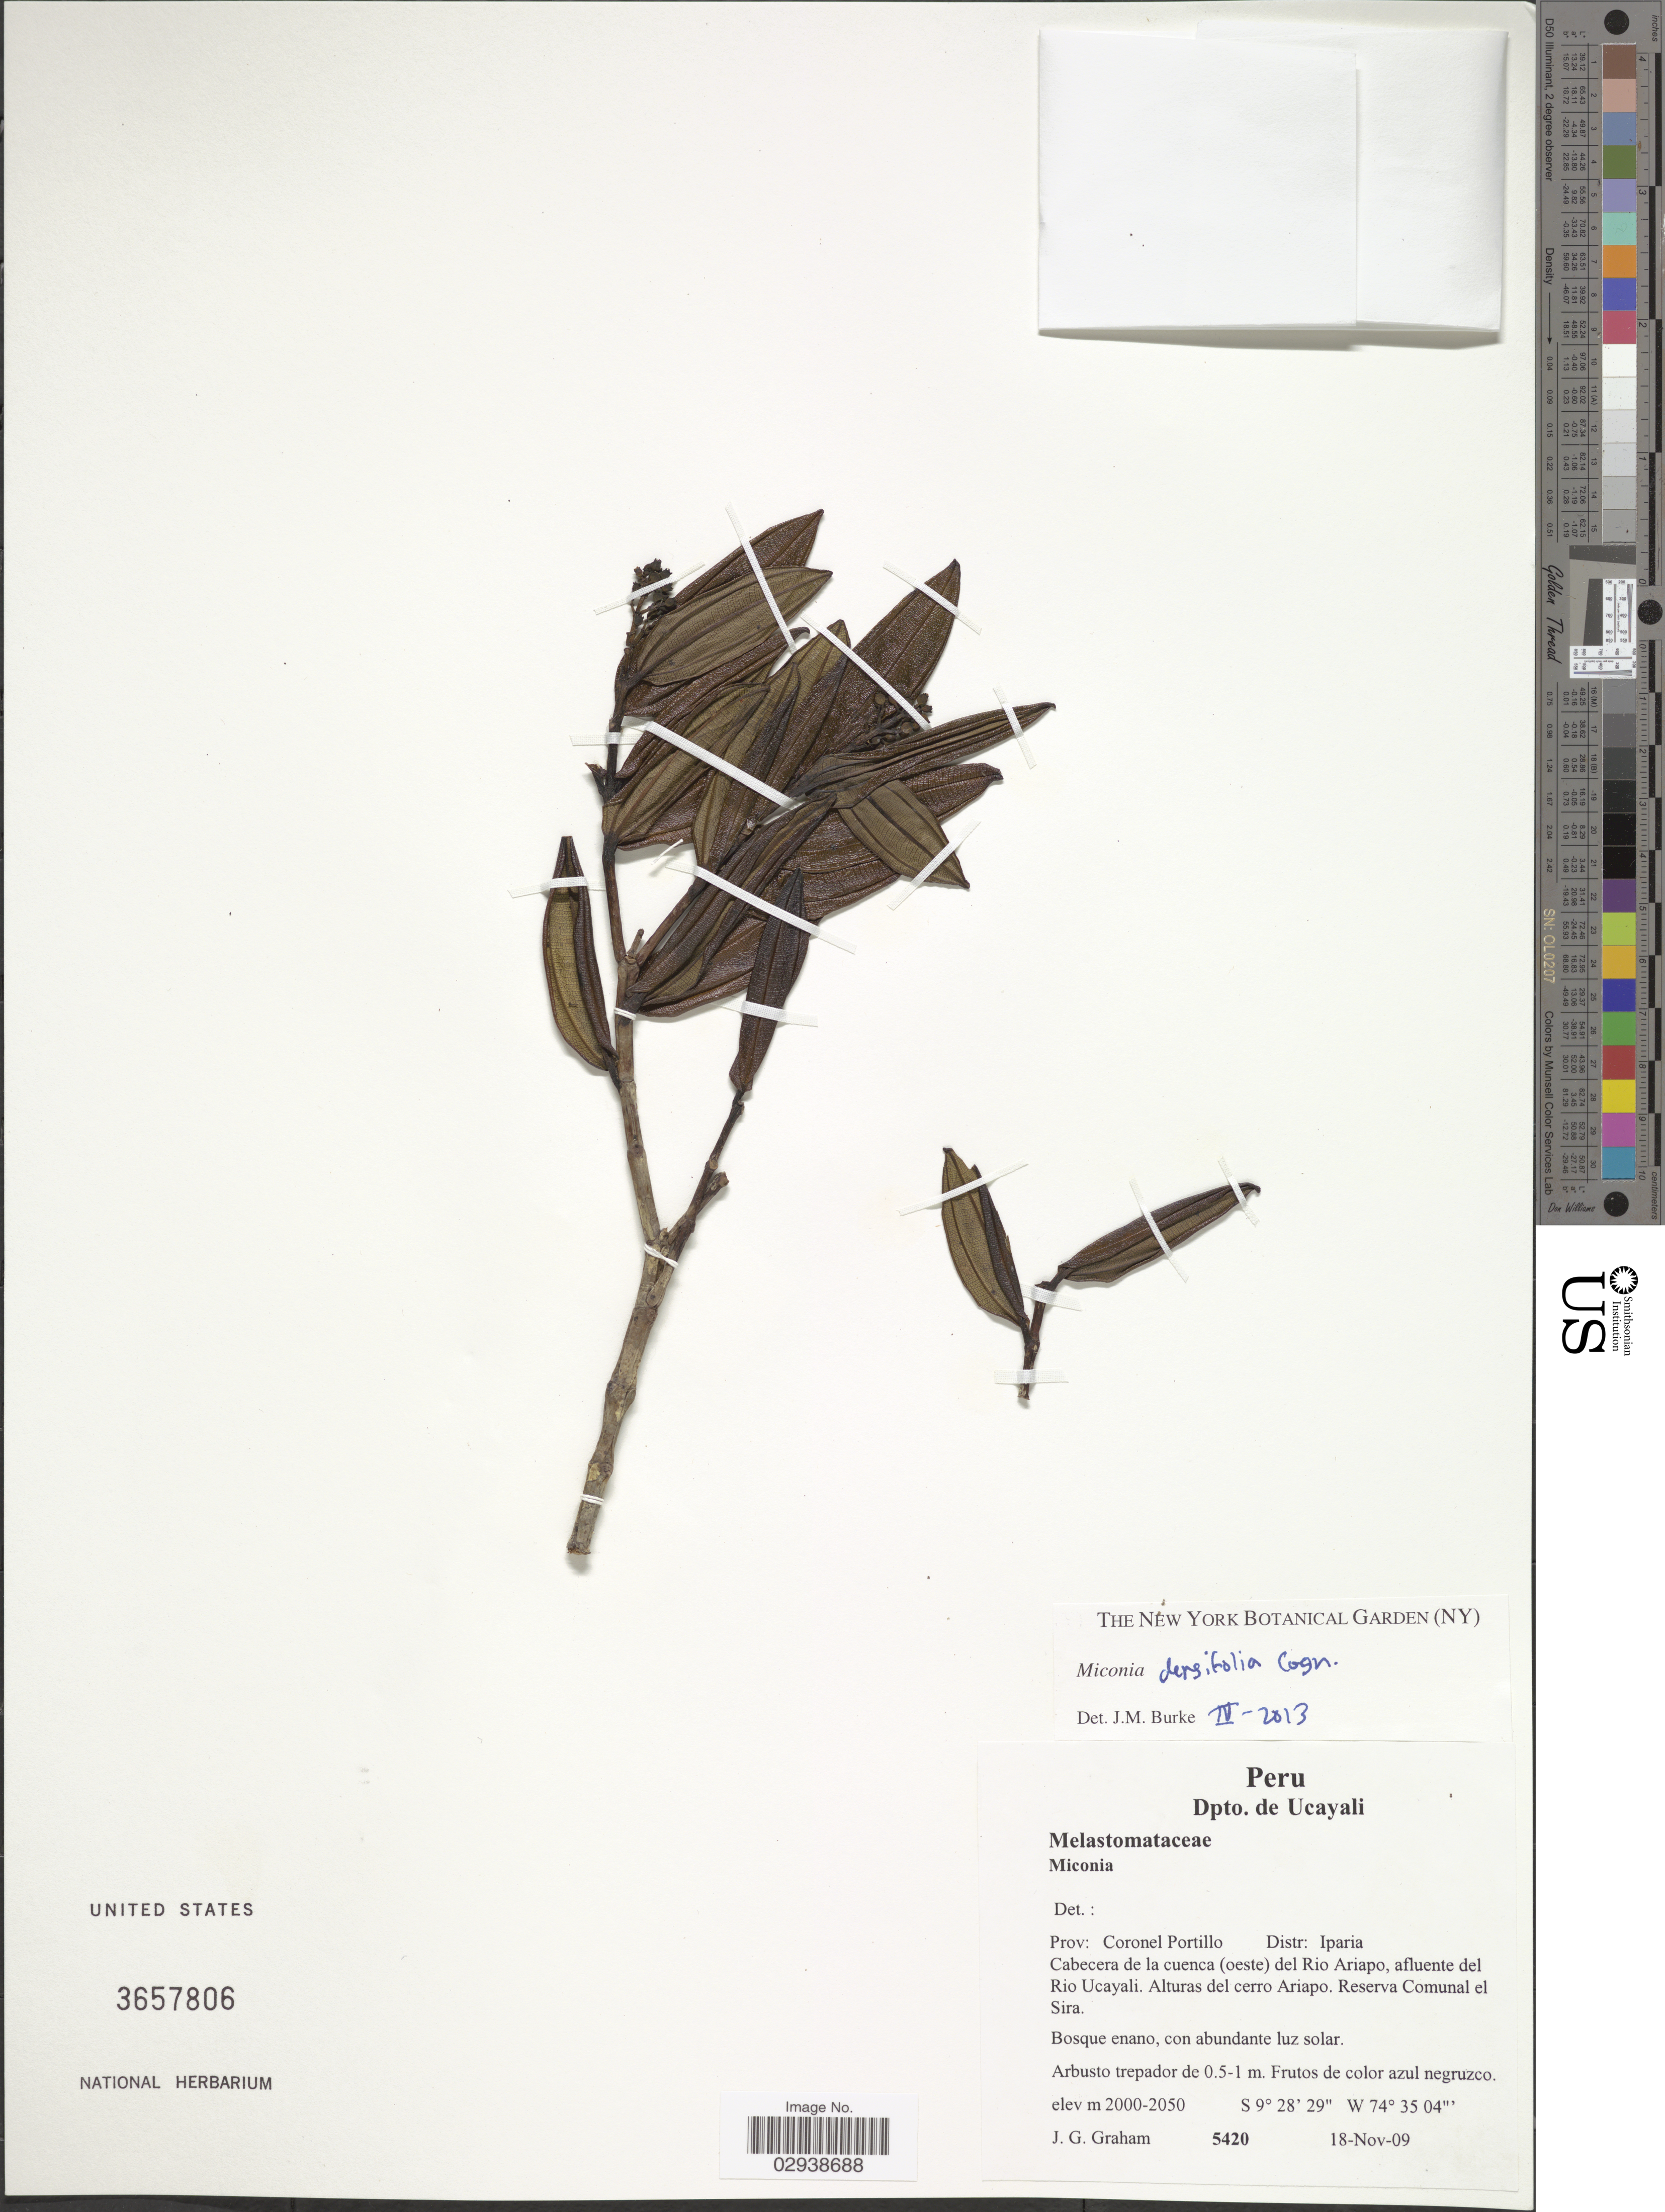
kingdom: Plantae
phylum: Tracheophyta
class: Magnoliopsida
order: Myrtales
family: Melastomataceae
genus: Miconia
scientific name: Miconia densifolia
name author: Cogn.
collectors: J. Graham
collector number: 5420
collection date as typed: Transcribed d/m/y: 18/11/9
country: Peru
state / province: Ucayali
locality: Dpto. de Ucayali, Prov: Coronel Portillo, Distr: Iparia, Cabecera de la cuenca (oeste) del Rio Ariapo, afluente del Rio Ucayali, Alturas del cerro Ariapo, Reserva Comunal el Sira.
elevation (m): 2000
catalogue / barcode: US 3657806